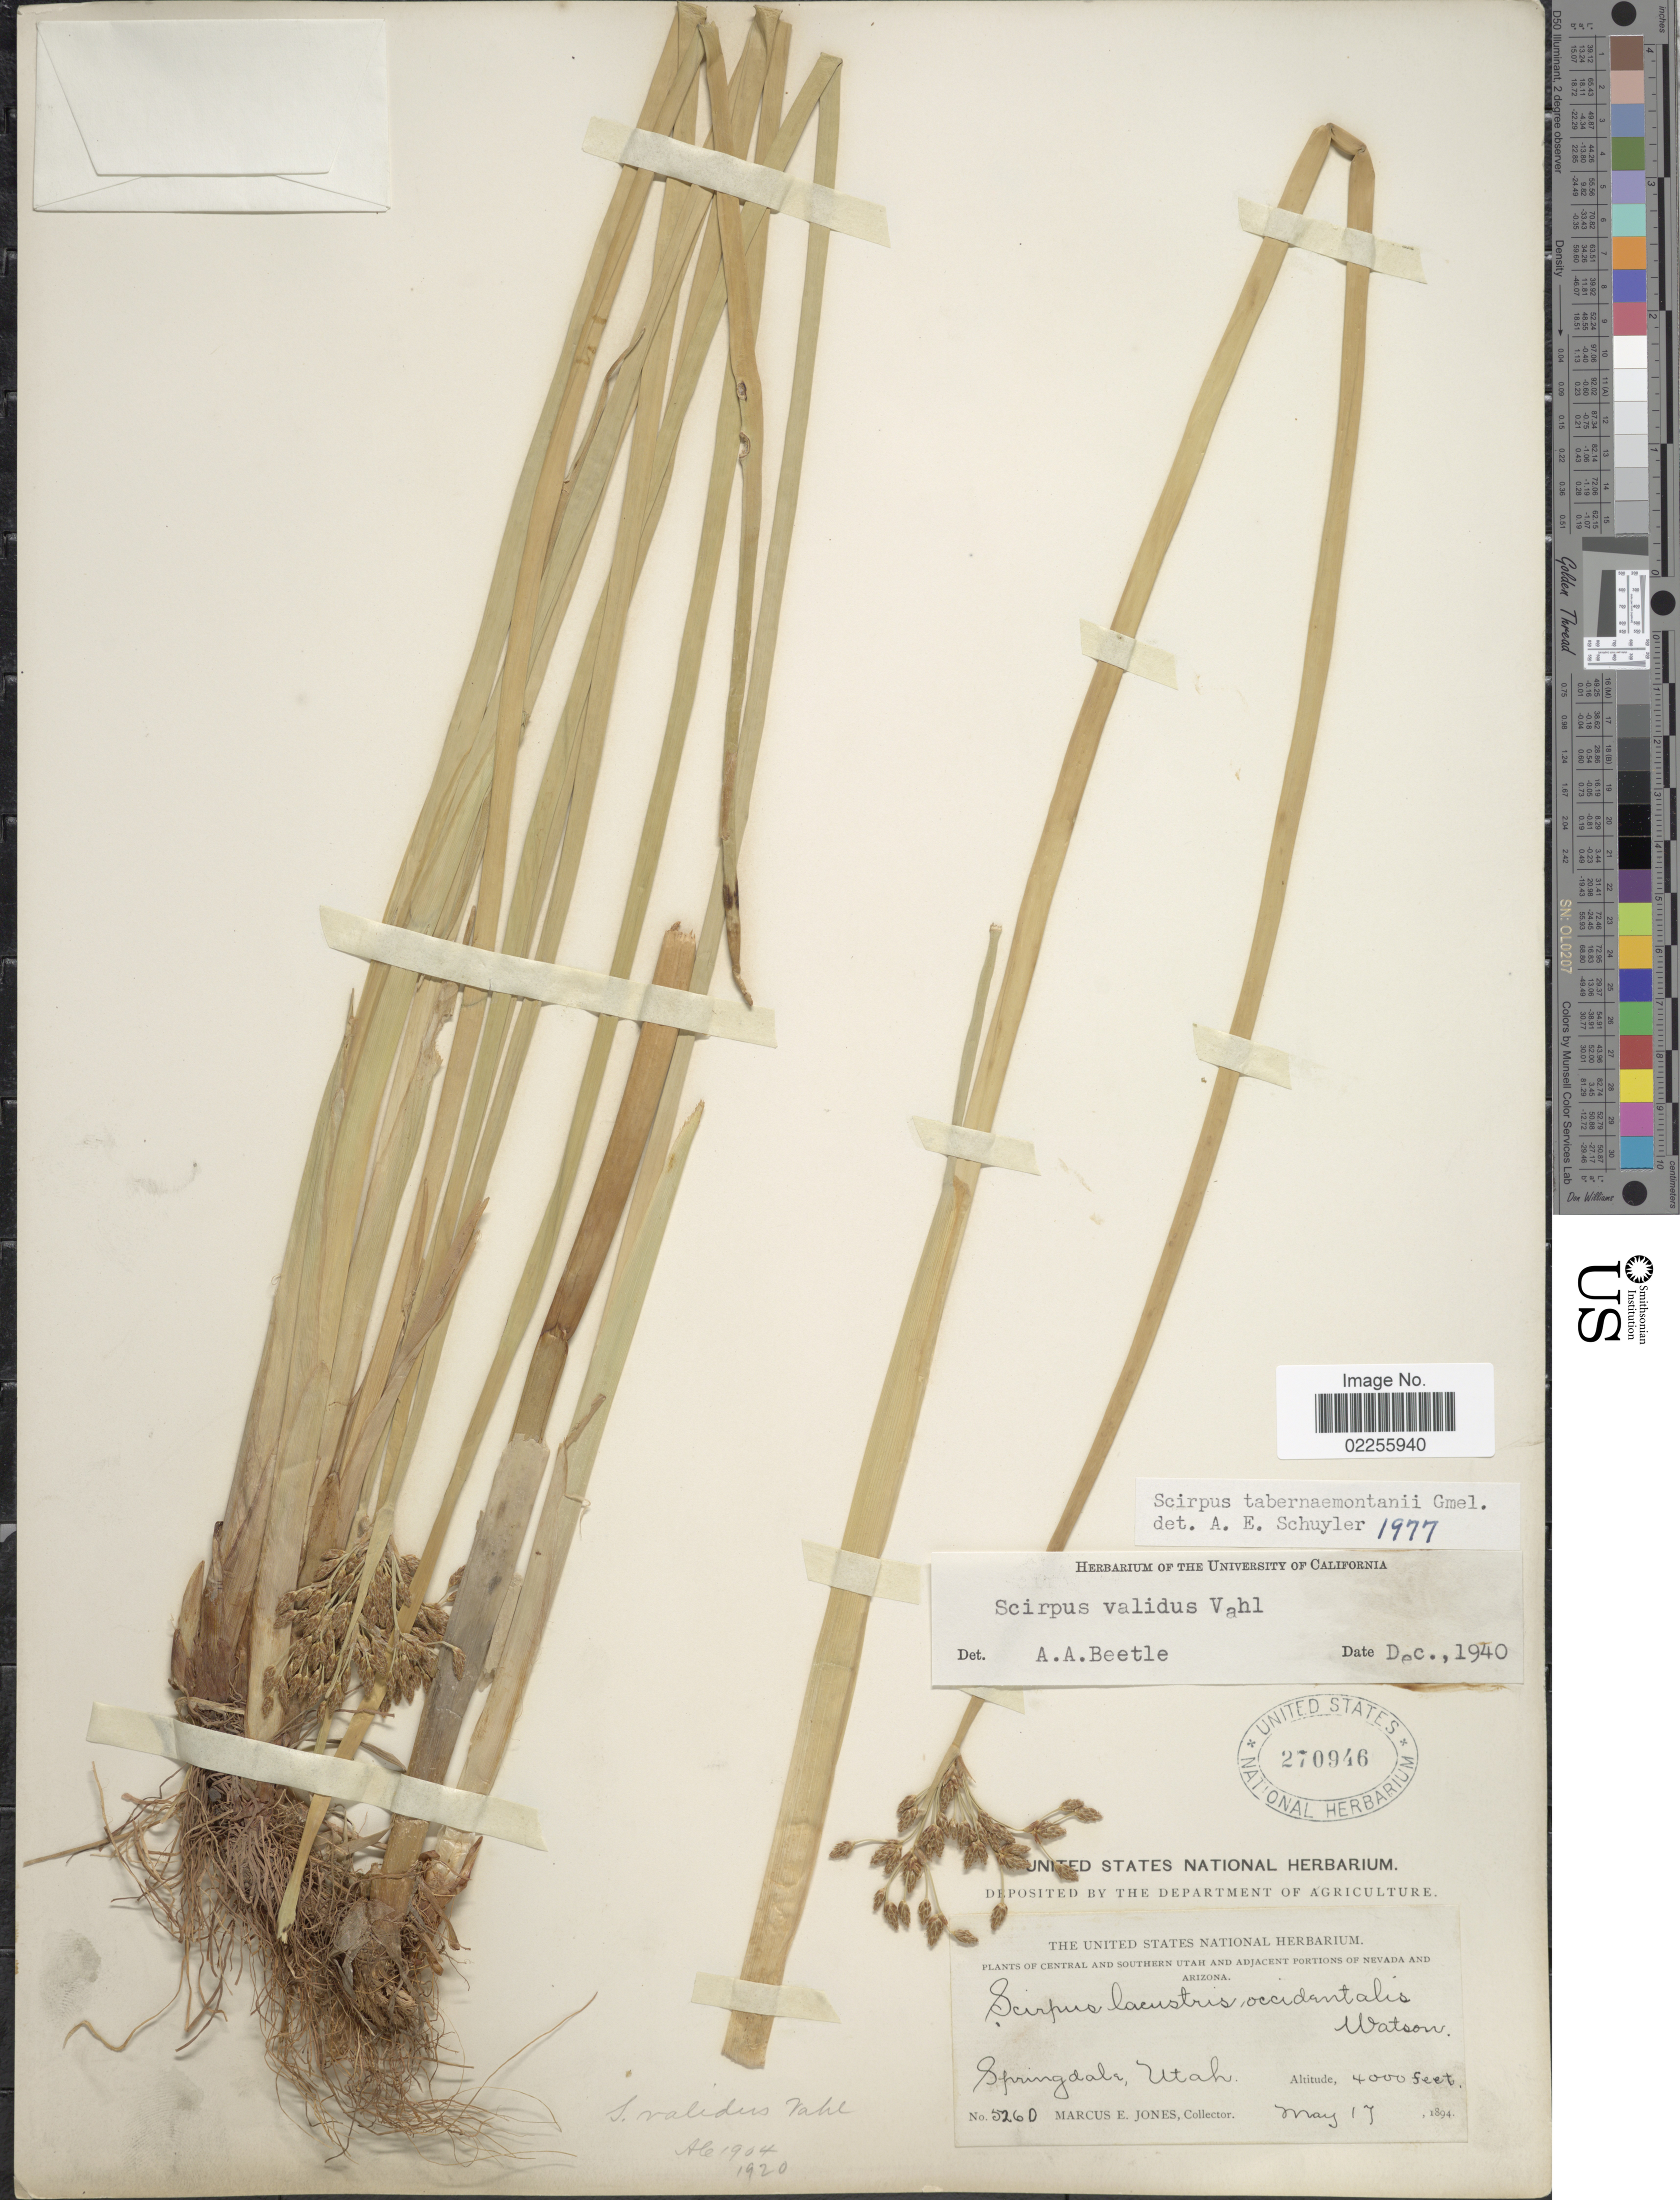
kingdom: Plantae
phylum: Tracheophyta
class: Liliopsida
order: Poales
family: Cyperaceae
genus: Schoenoplectus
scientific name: Schoenoplectus tabernaemontani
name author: (C.C. Gmel.) Palla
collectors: M. E. Jones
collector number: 5260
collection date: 1894-05-17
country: United States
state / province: Utah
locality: Springdale.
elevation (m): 1219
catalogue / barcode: US 270946